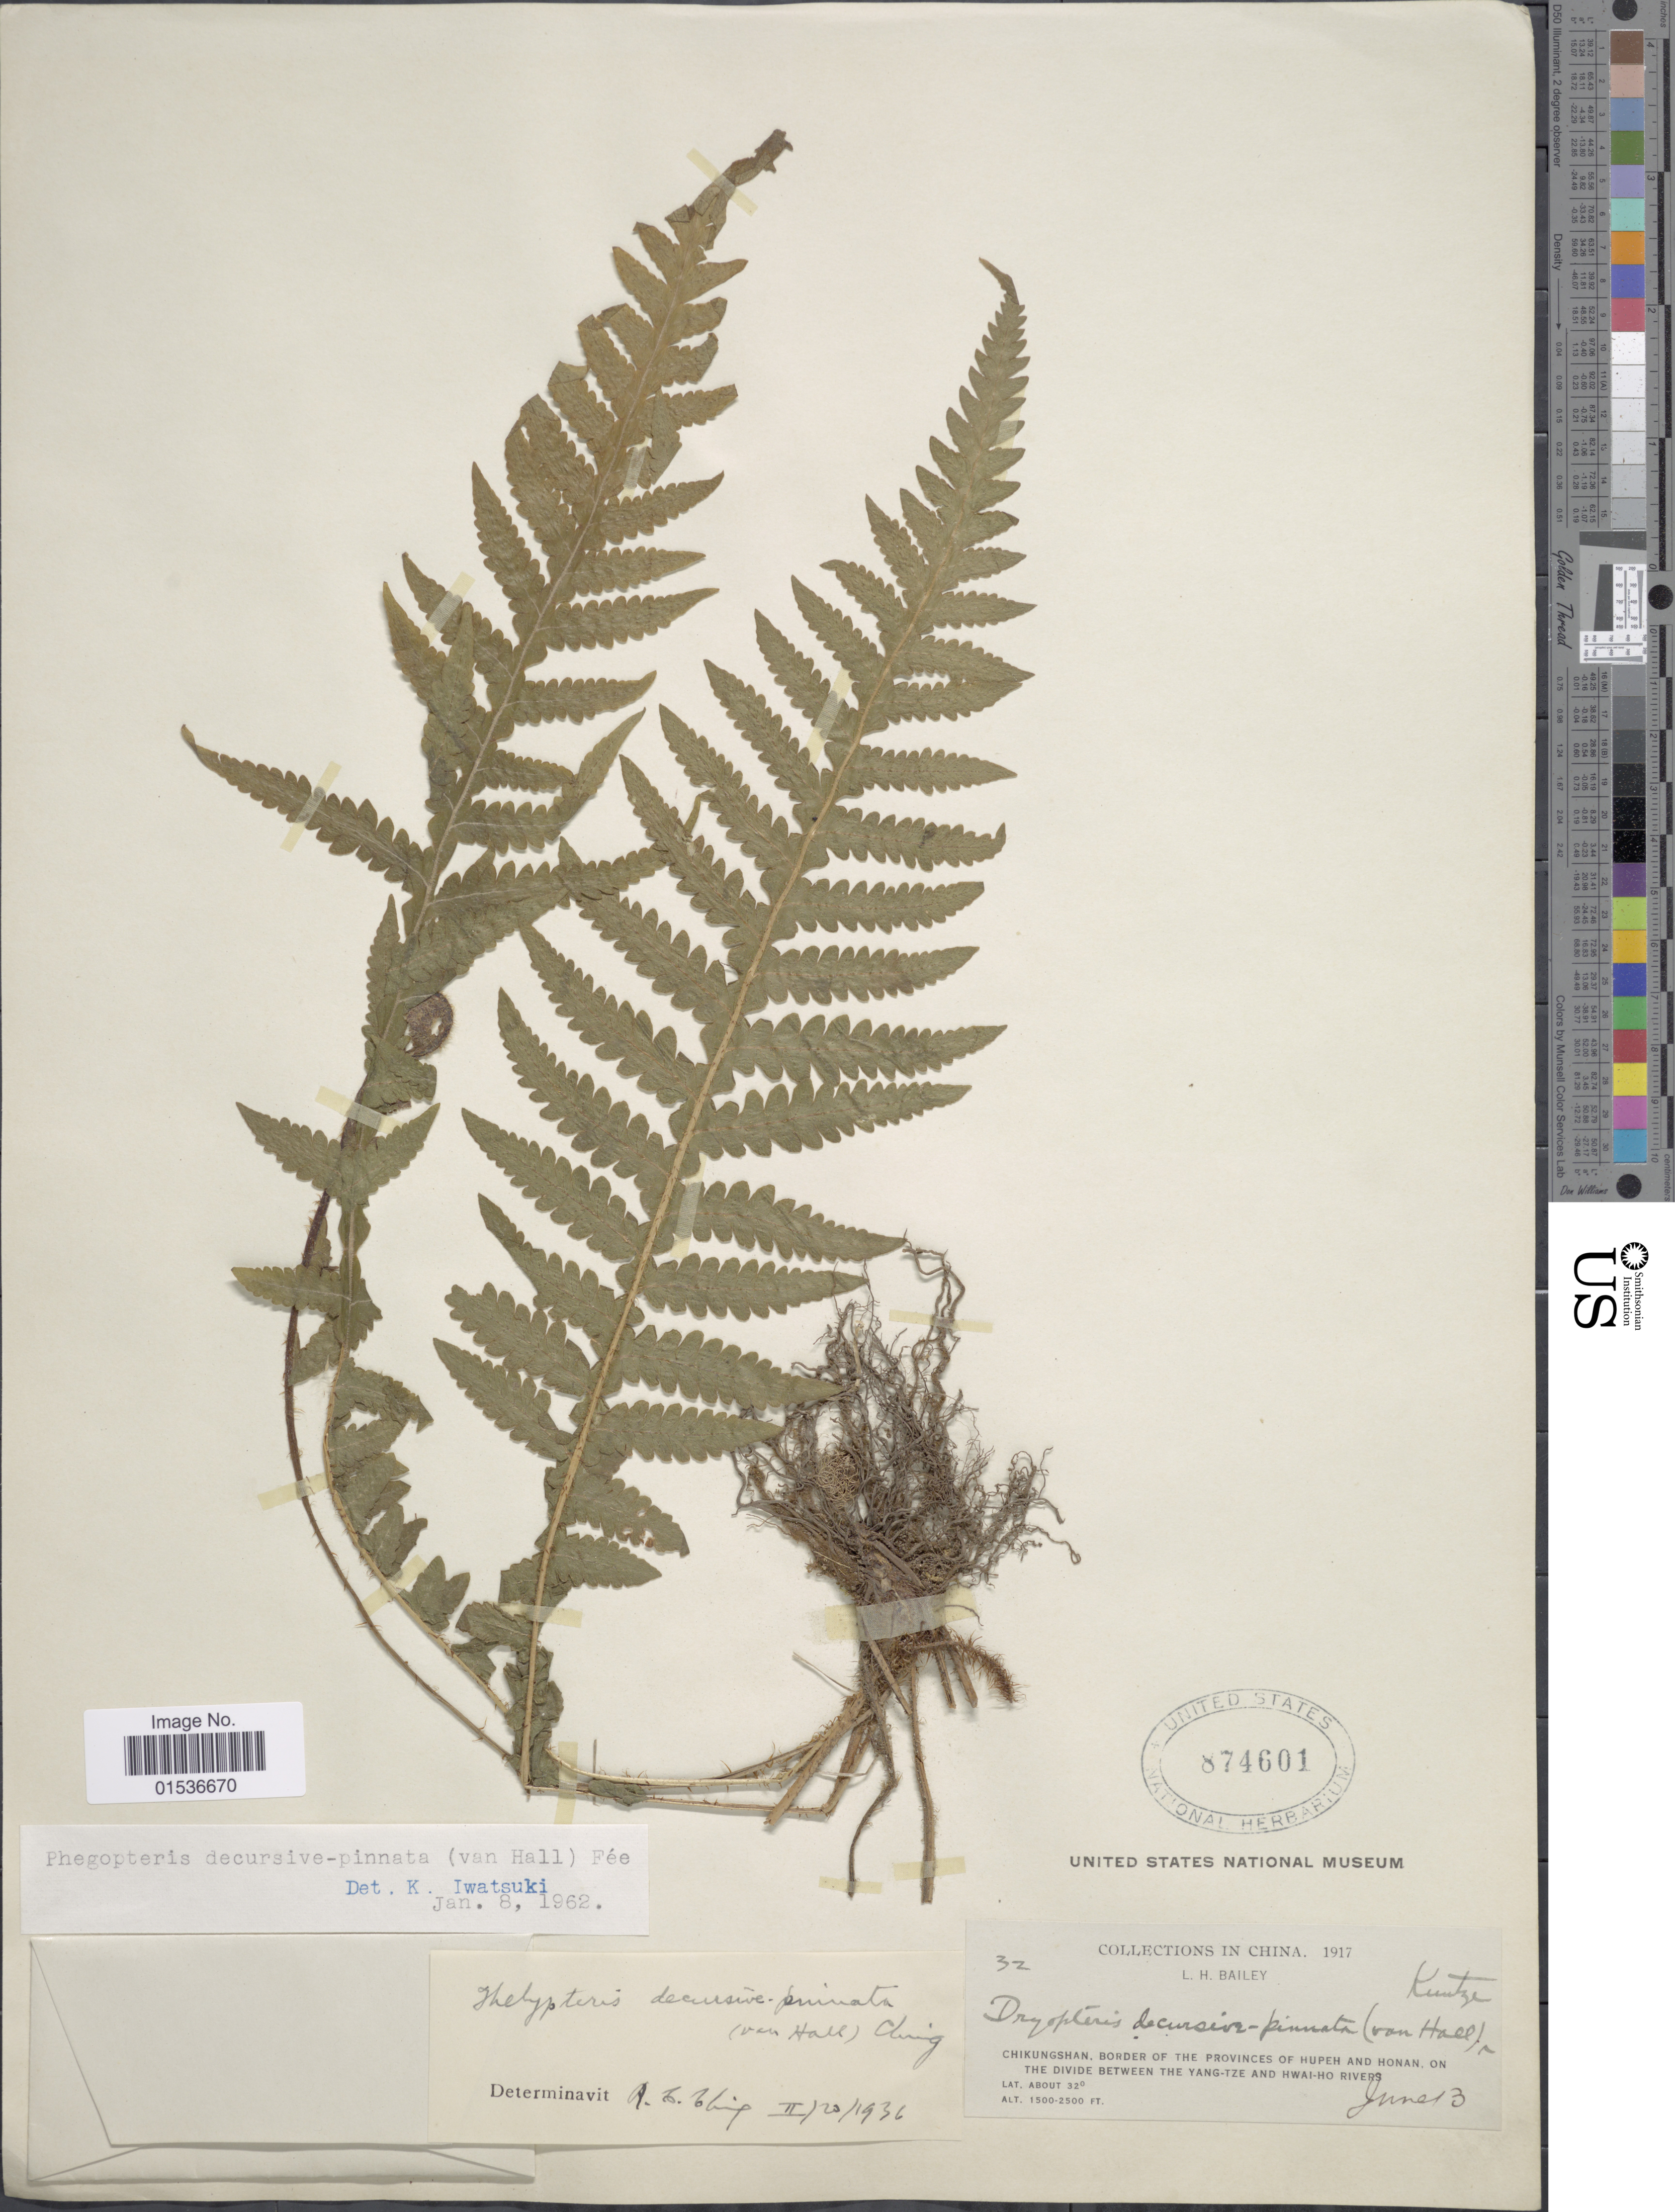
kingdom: Plantae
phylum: Tracheophyta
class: Polypodiopsida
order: Polypodiales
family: Thelypteridaceae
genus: Phegopteris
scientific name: Phegopteris decursivepinnata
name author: (H.C. Hall) Fée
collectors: L. H. Bailey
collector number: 32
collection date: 1917-06-13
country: China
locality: China. Chikungshan, border of the province of Hupeh and Honan, on the divide between the Yang-tze and Hwai-Ho Rivers.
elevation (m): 457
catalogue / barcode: US 874601